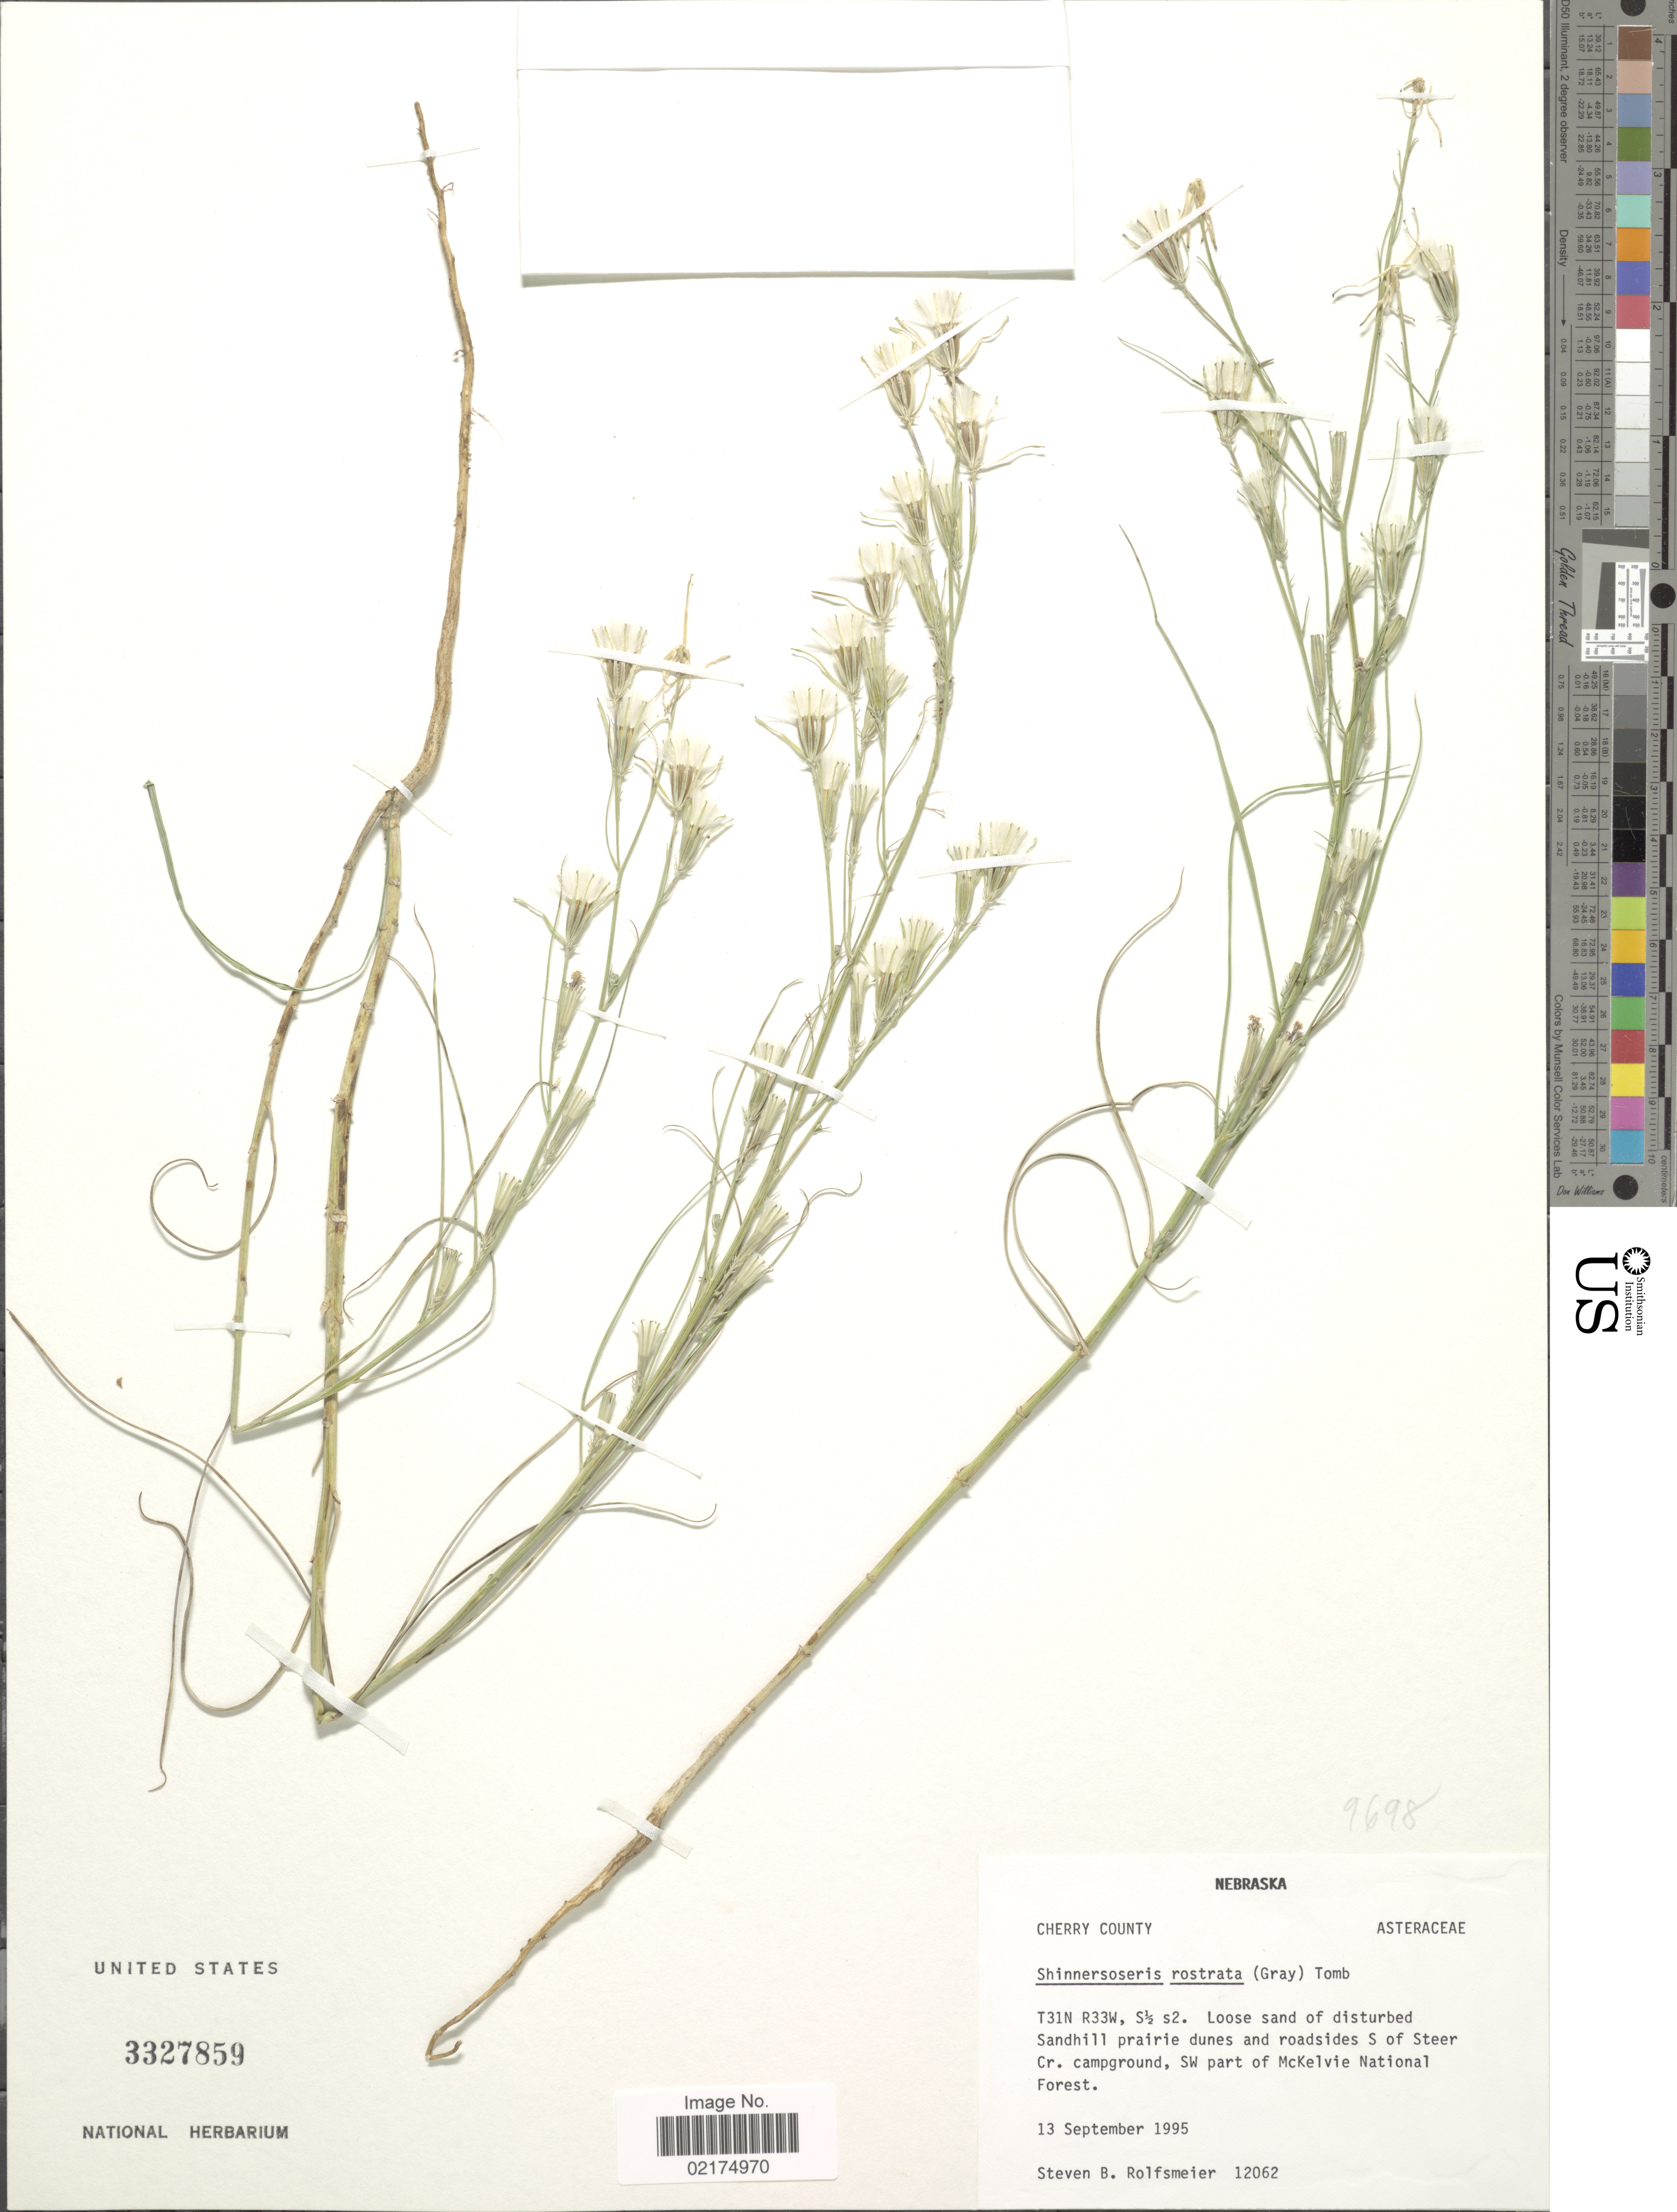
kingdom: Plantae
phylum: Tracheophyta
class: Magnoliopsida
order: Asterales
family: Asteraceae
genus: Shinnersoseris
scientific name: Shinnersoseris rostrata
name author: (A. Gray) Tomb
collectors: S. Rolfsmeier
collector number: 12062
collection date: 1995-09-13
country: United States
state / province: Nebraska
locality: T31N R33W, S½ s2. Loose sand of disturbed Sandhill prairie dunes and roadsides S of Steer Cr. campground, SW part of McKelvie National Forest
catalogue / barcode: US 3327859